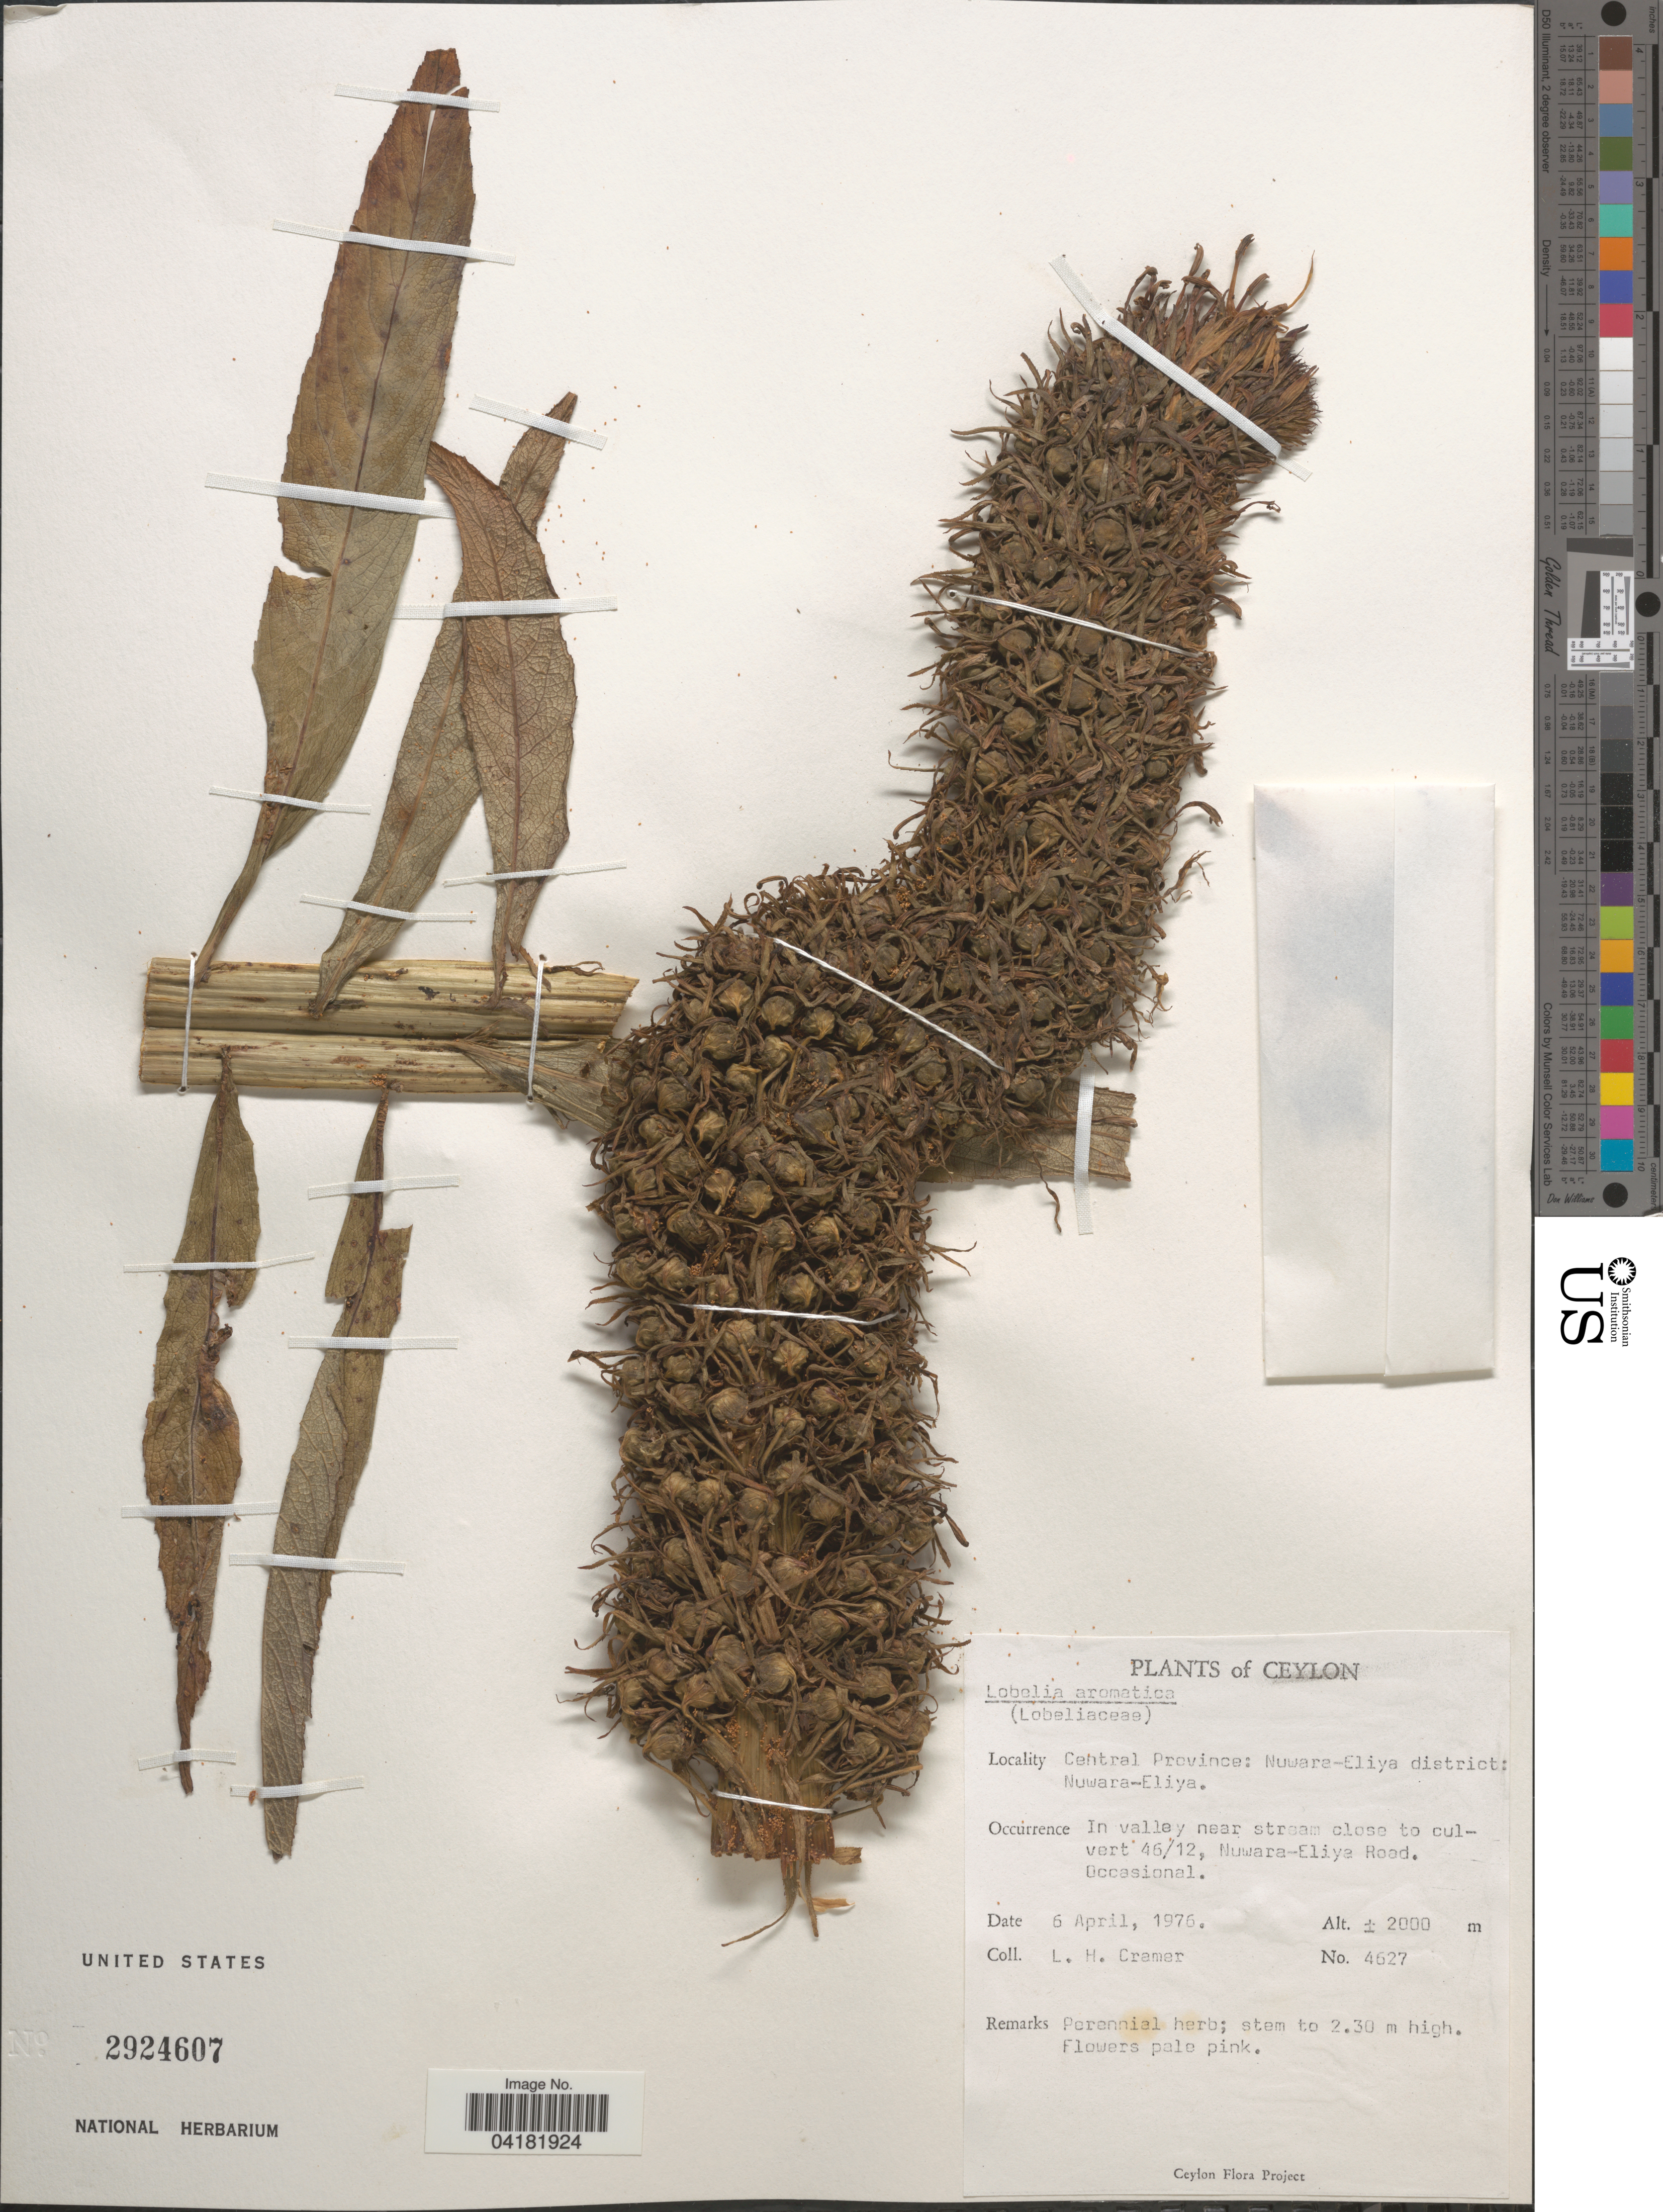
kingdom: Plantae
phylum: Tracheophyta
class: Magnoliopsida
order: Asterales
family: Campanulaceae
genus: Lobelia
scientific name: Lobelia aromatica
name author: Moon ex Wight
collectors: L. H. Cramer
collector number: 4627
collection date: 1976-04-06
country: Sri Lanka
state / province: Central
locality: Ceylon. Nuwara-Eliya district: Nuwara-Eliya. In valley near stream close to culvert 46/12, Nuwara-Eliya Road.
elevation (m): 2000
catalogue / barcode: US 2924607